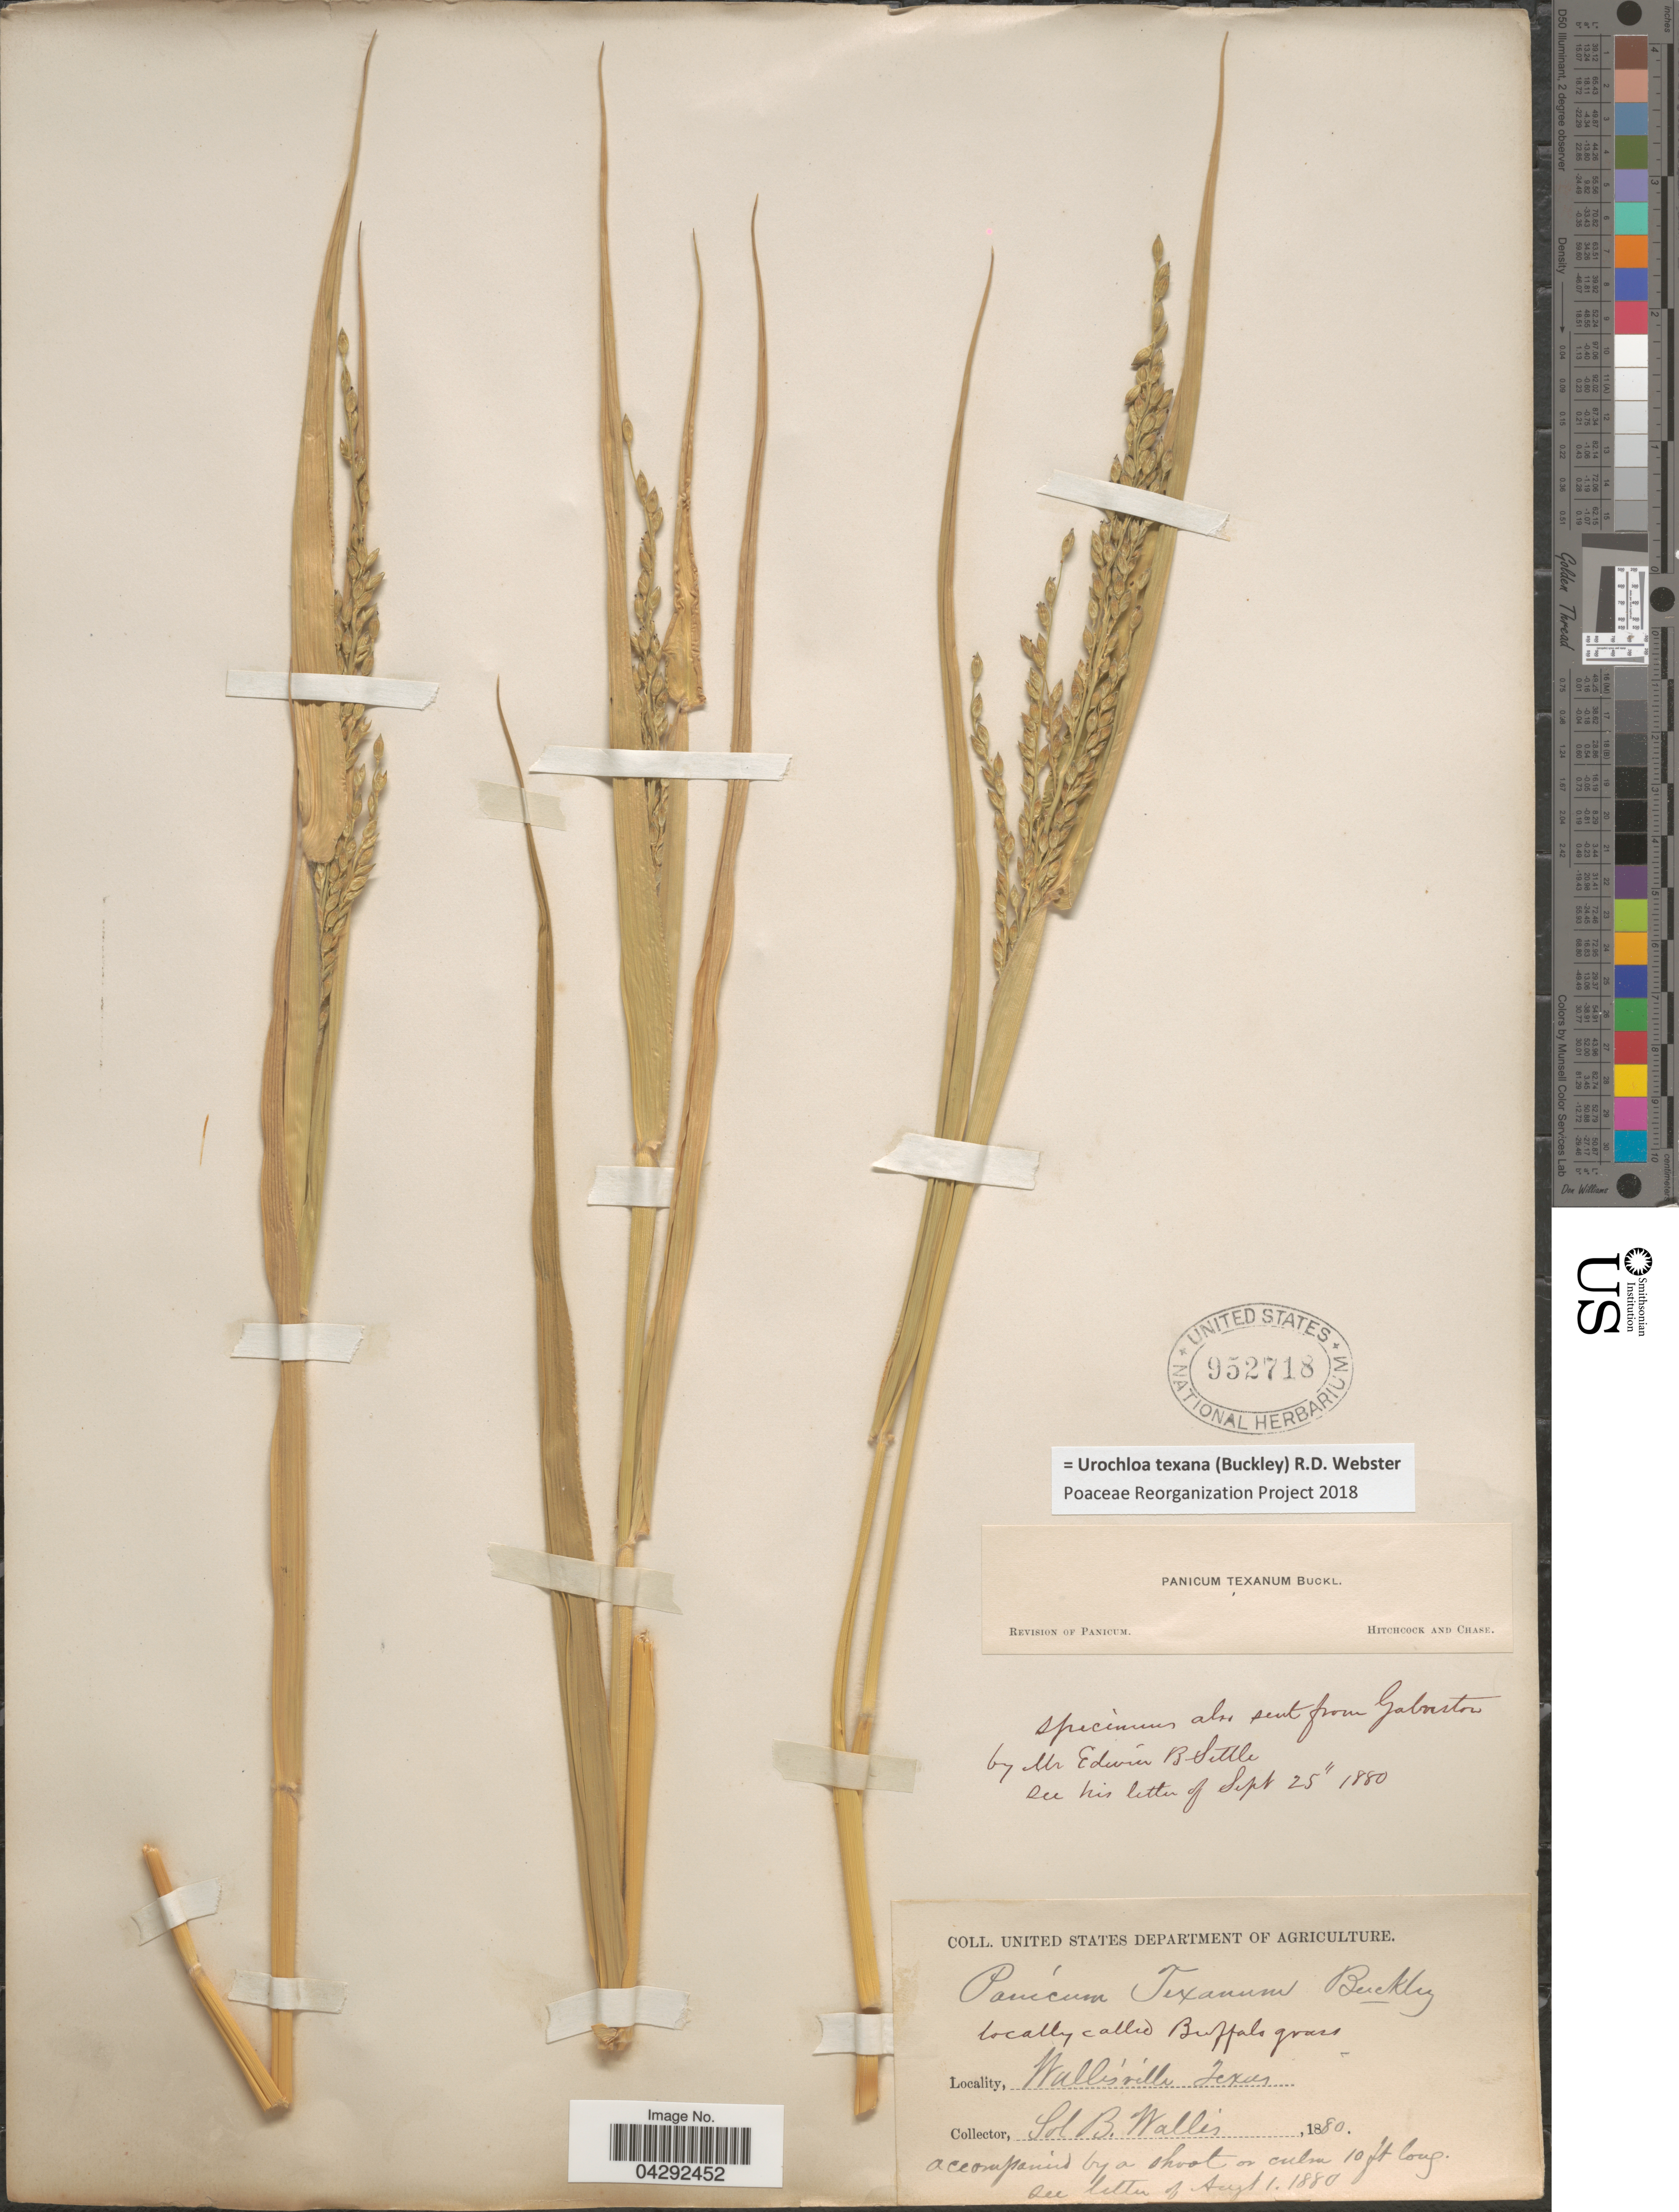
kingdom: Plantae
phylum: Tracheophyta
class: Liliopsida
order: Poales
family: Poaceae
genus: Urochloa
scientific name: Urochloa texana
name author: (Buckley) R.D. Webster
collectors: S. Wallis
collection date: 1880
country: United States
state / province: Texas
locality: Wallisville.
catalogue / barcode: US 952718